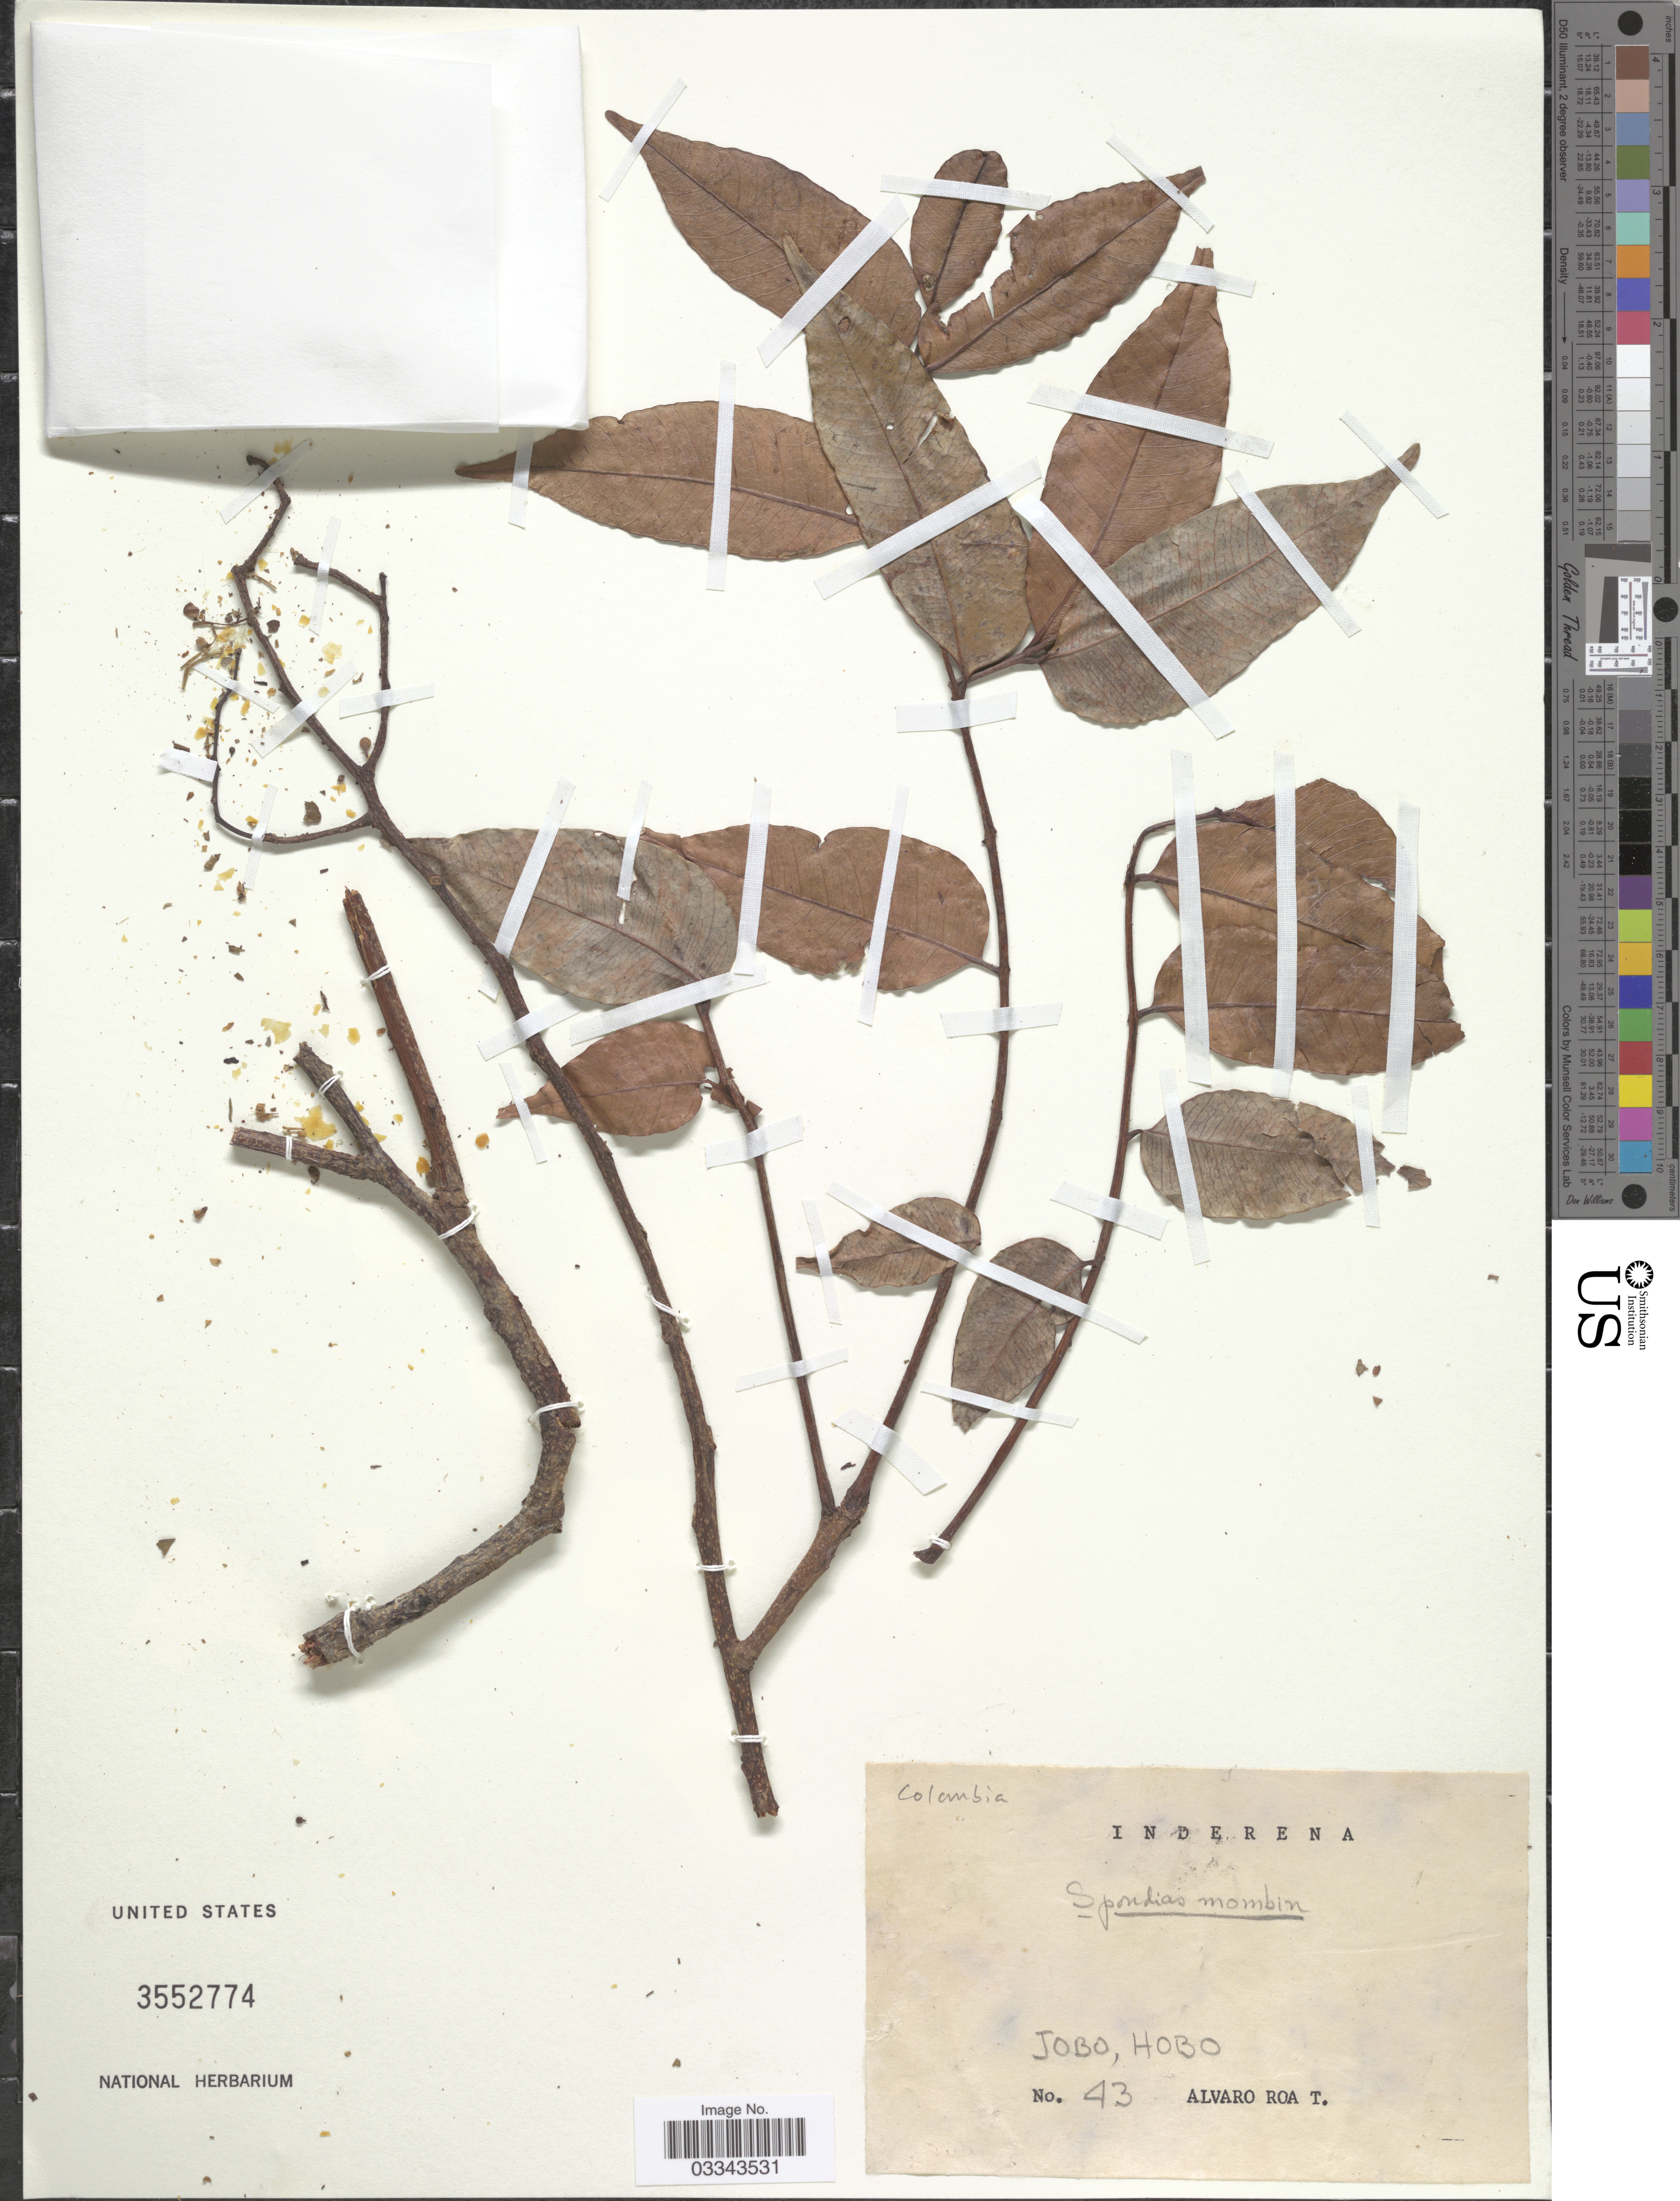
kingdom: Plantae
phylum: Tracheophyta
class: Magnoliopsida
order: Sapindales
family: Anacardiaceae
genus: Spondias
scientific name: Spondias mombin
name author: L.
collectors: A. Roa T.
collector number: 43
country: Colombia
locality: Jobo, Hobo.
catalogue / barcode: US 3552774